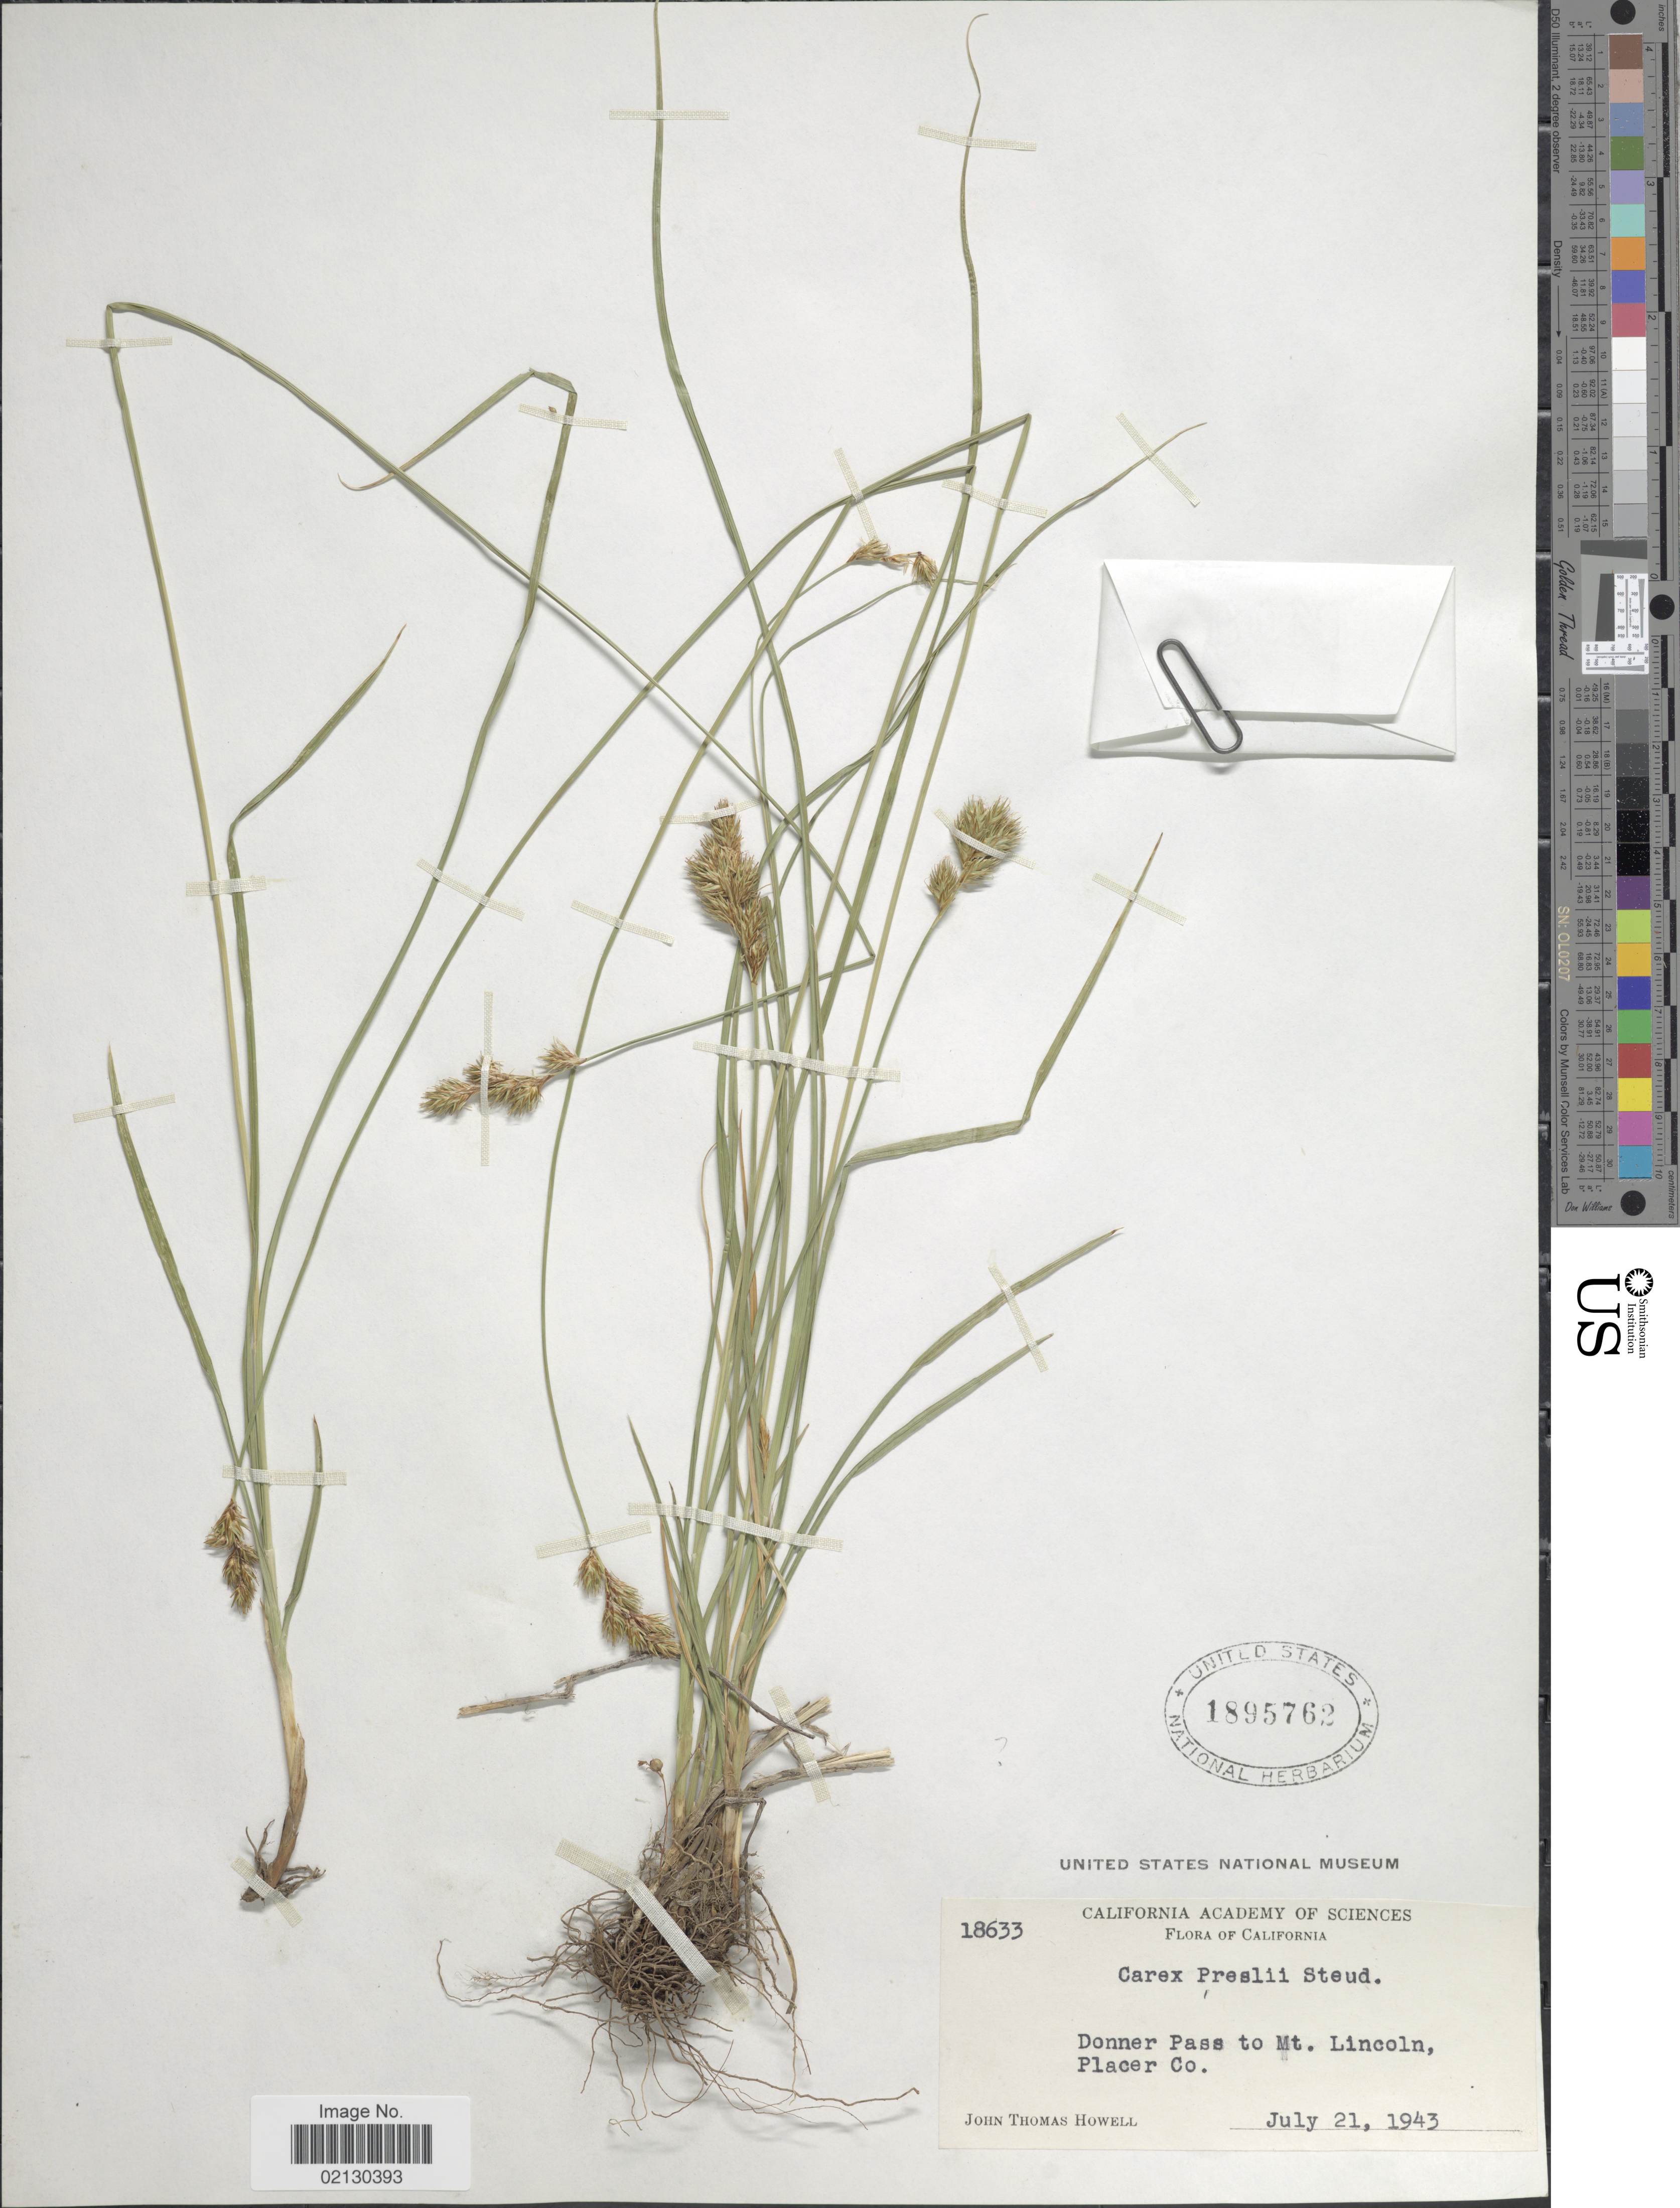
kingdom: Plantae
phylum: Tracheophyta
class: Liliopsida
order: Poales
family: Cyperaceae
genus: Carex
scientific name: Carex preslii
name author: Steud.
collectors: J. T. Howell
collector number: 18633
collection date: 1943-07-21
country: United States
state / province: California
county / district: Placer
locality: Donner Pass to Mt. Lincoln, Placer Co.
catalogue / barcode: US 1895762